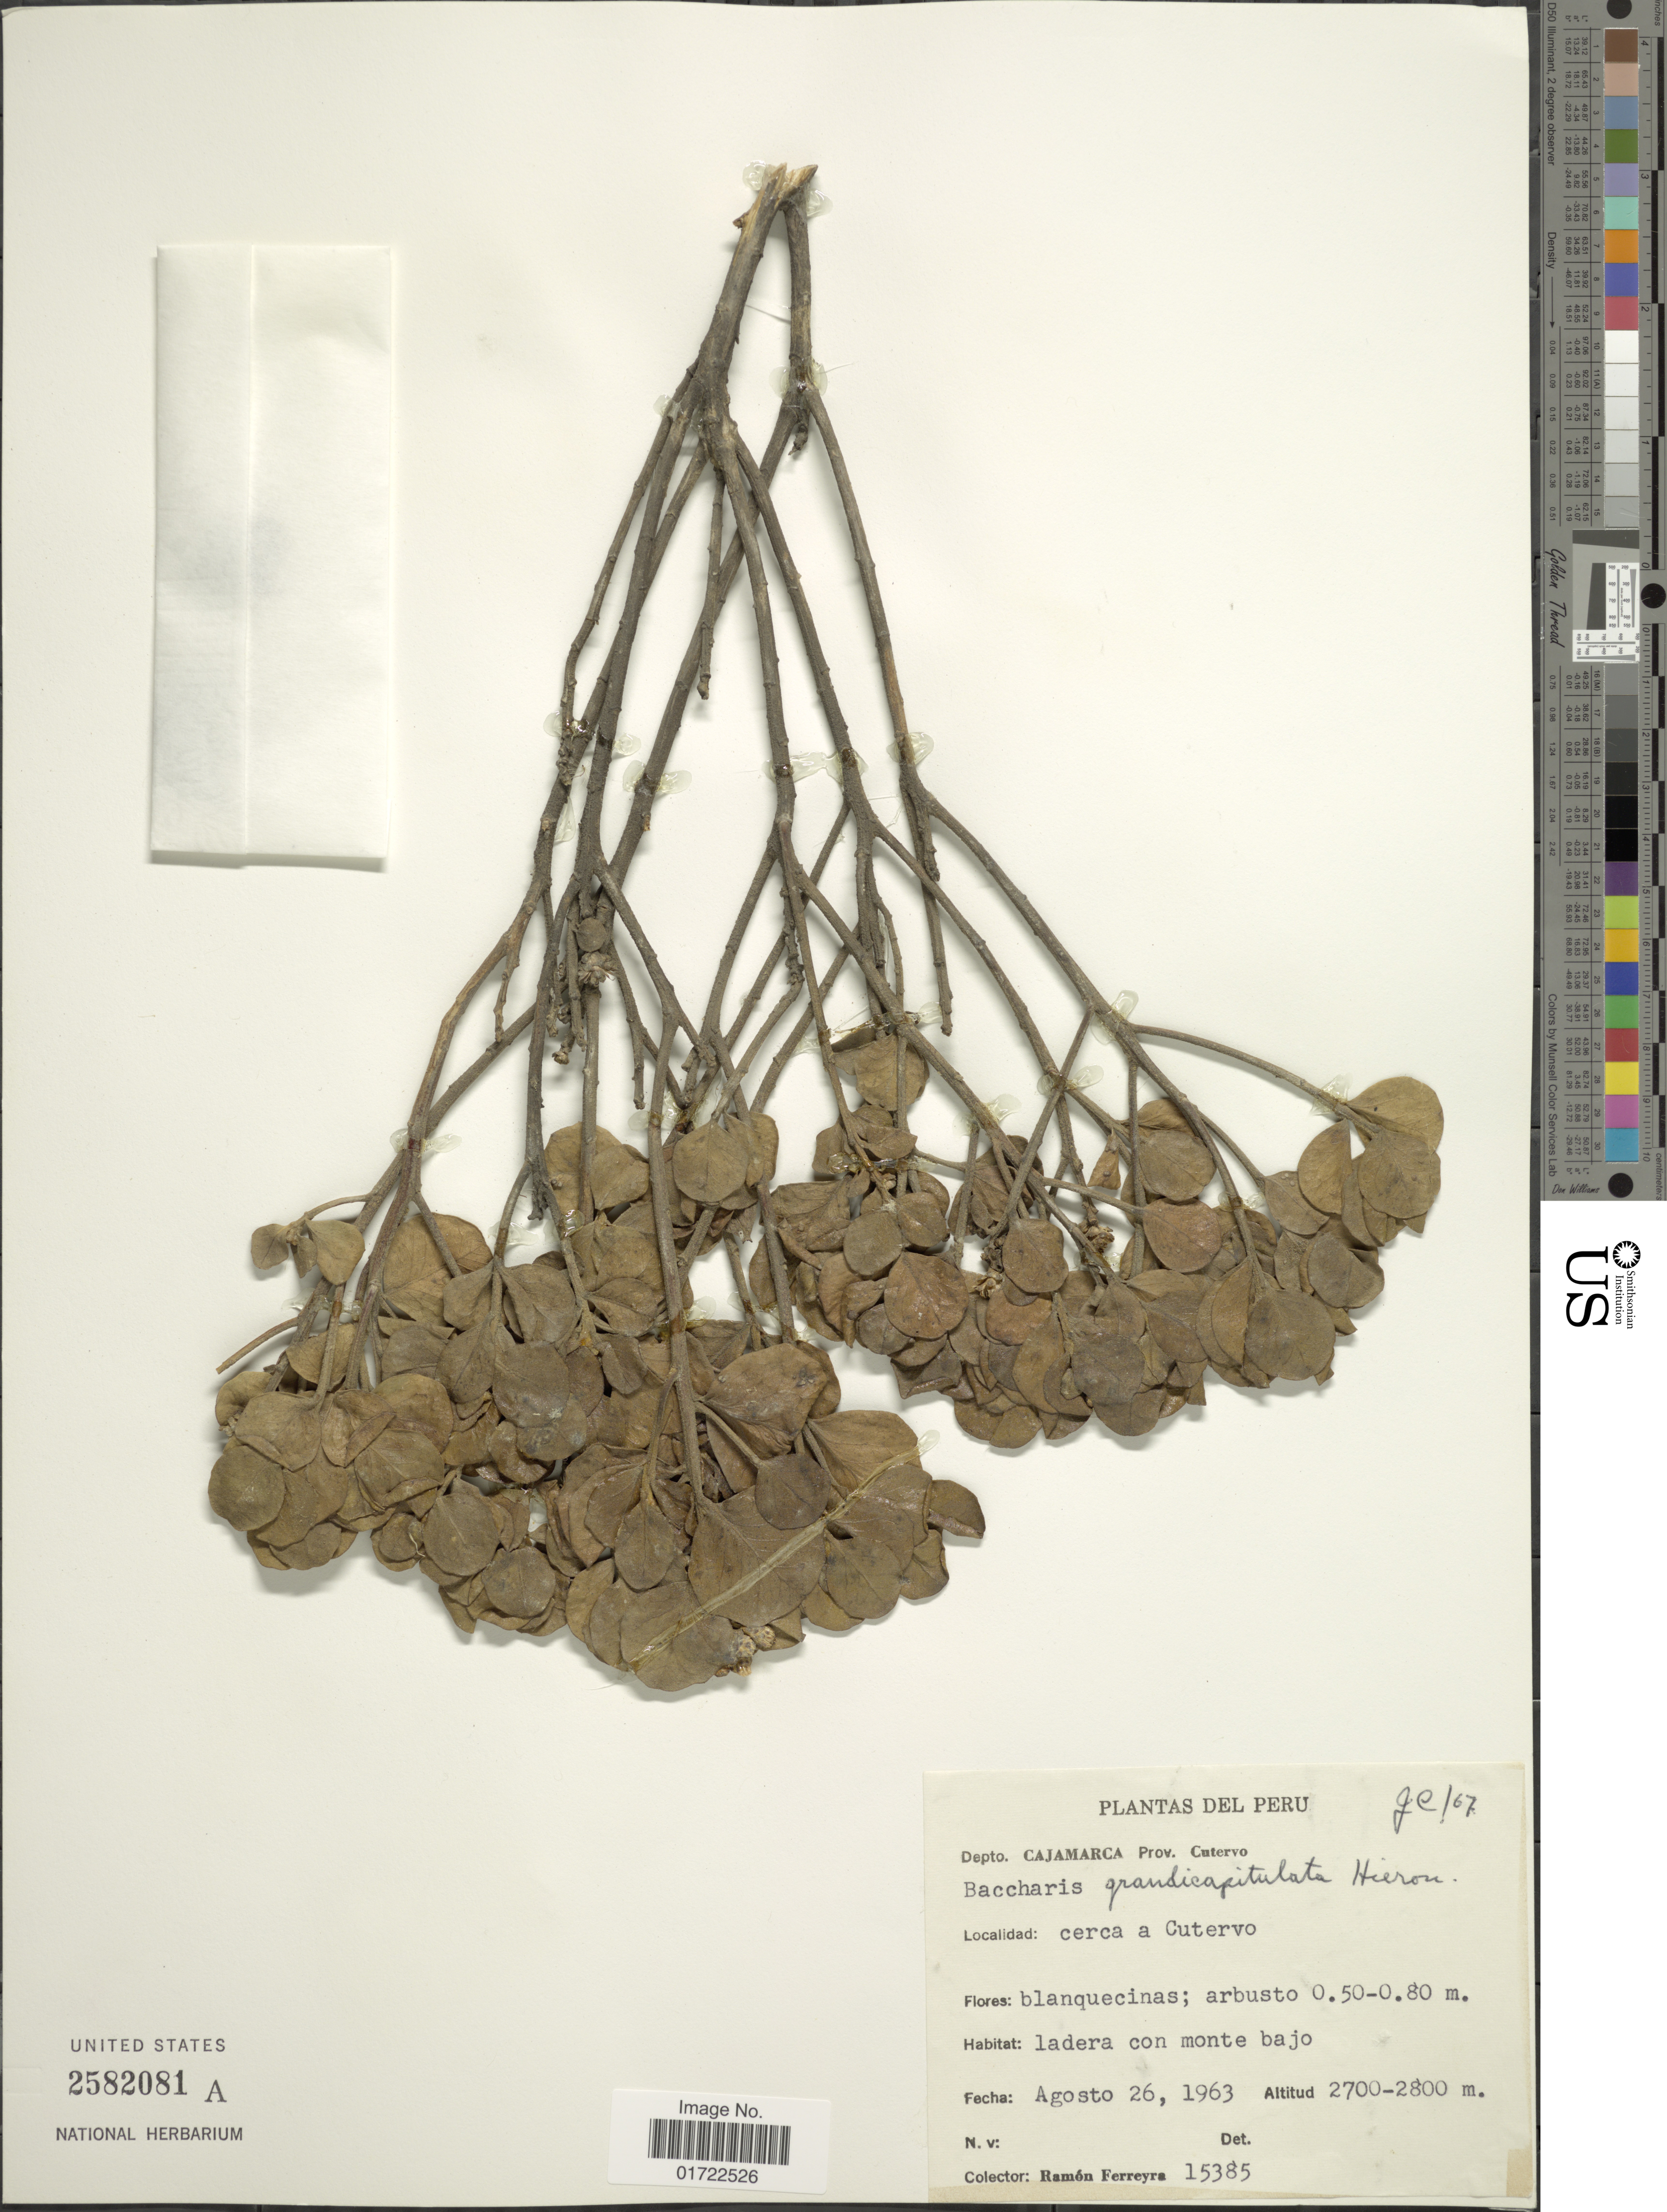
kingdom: Plantae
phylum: Tracheophyta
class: Magnoliopsida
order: Asterales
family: Asteraceae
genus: Baccharis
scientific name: Baccharis grandicapitulata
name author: Hieron.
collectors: R. A. Ferreyra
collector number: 15385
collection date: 1963-08-26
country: Peru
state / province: Cajamarca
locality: Prov. Cutervo, cerca a Cutervo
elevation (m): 2700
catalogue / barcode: US 2582081A